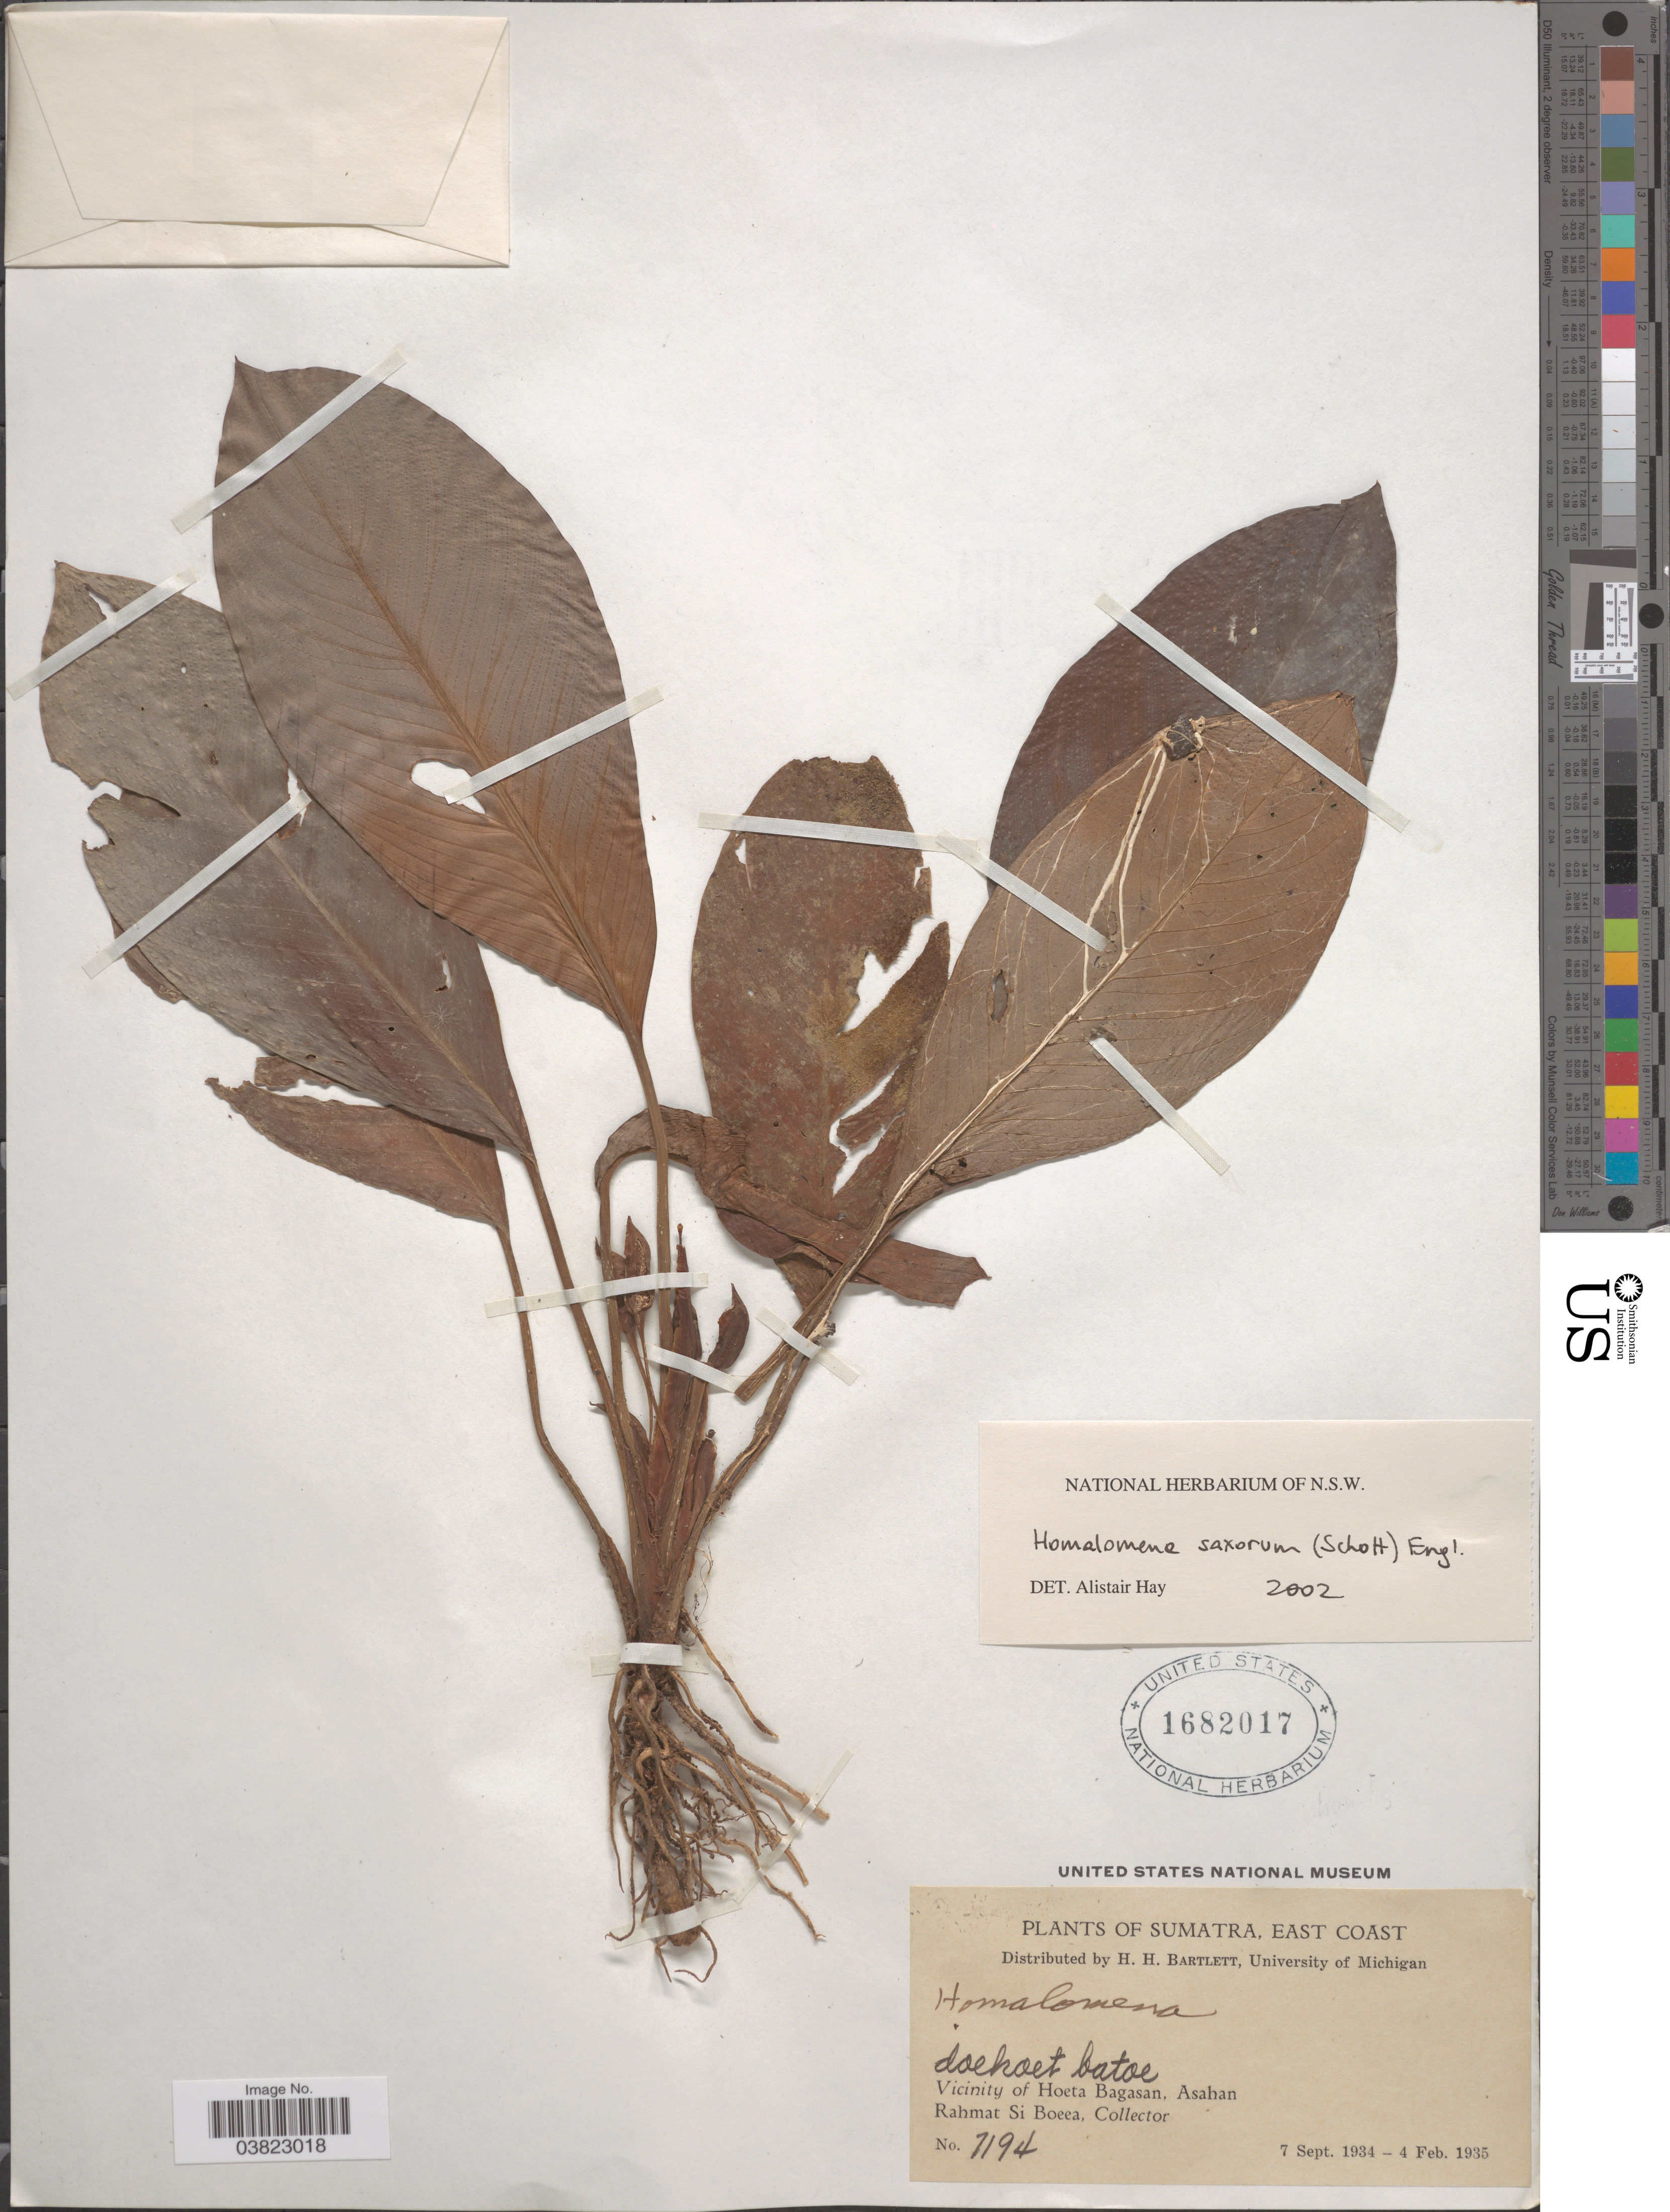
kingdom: Plantae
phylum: Tracheophyta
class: Liliopsida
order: Alismatales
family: Araceae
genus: Homalomena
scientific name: Homalomena saxorum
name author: (Schott) Engl.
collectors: Rahmat Si Boeea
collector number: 7194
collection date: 1934-09-07/1935-02-04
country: Indonesia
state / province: Sumatra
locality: East Coast. Vicinity of Hoeta Bagasan, Asahan.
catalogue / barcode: US 1682017